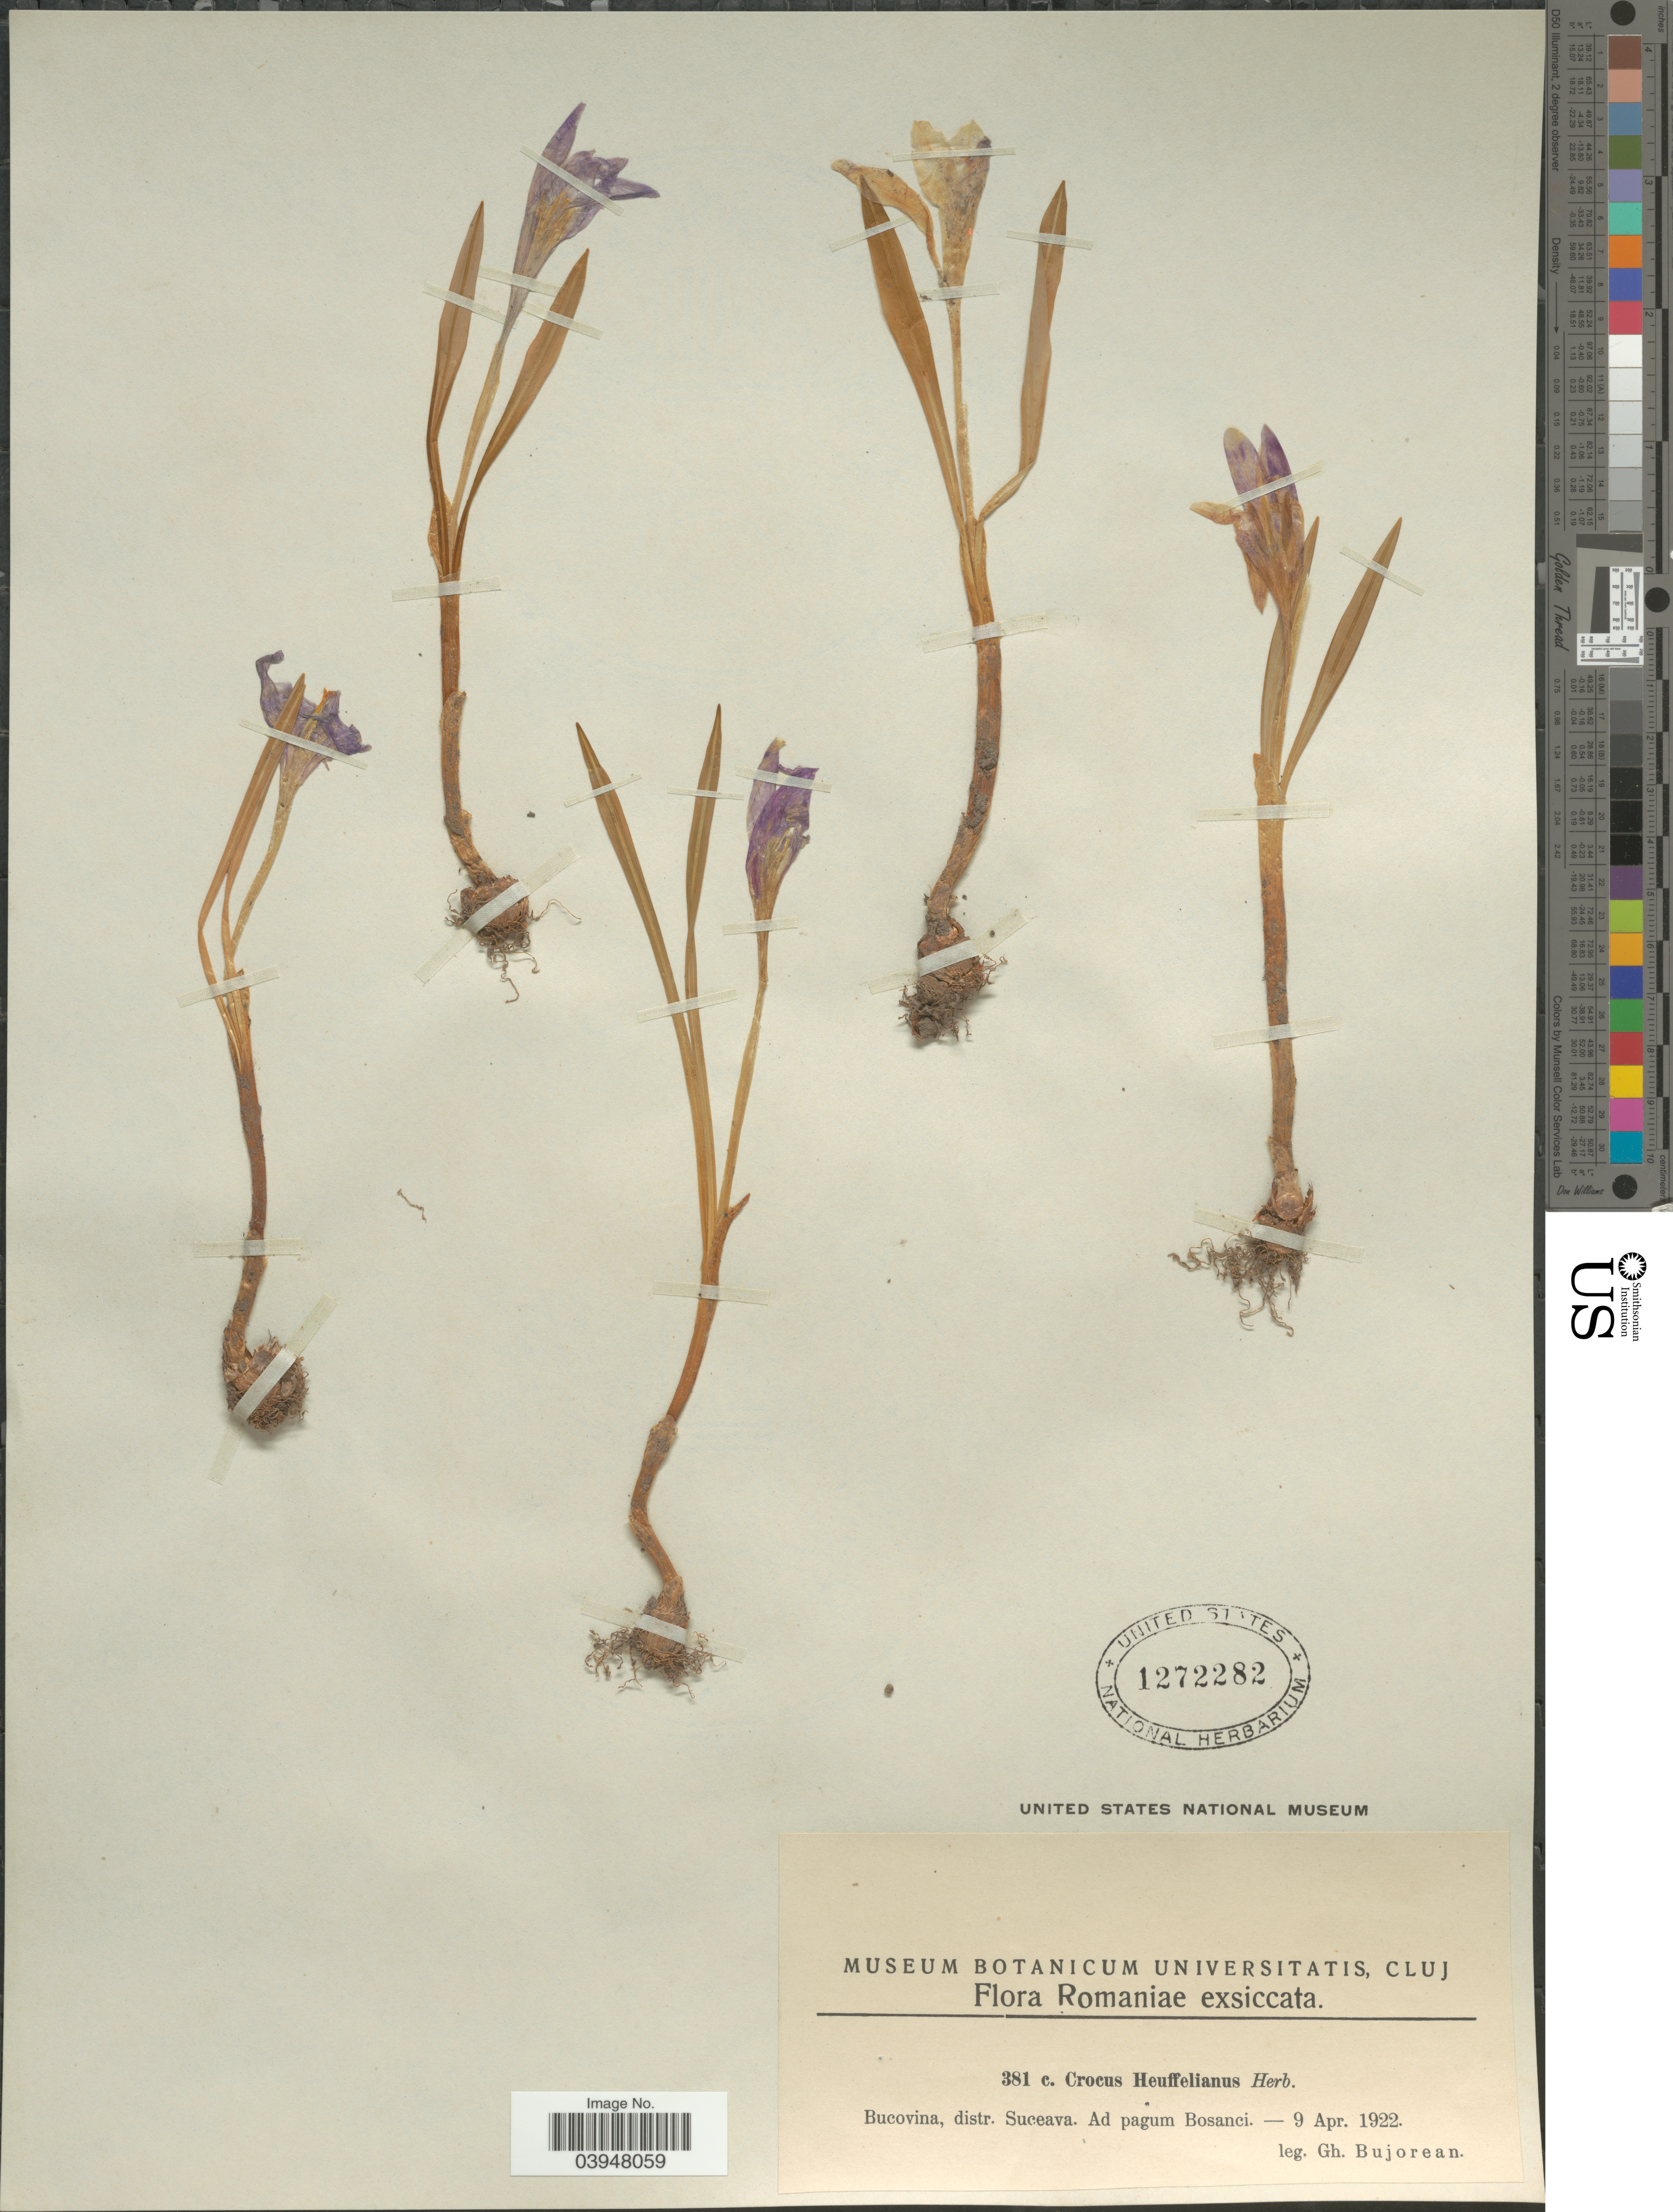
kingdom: Plantae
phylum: Tracheophyta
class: Liliopsida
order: Asparagales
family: Iridaceae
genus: Crocus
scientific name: Crocus heuffelianus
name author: Herb.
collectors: G. Bujorean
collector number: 381c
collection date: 1922-04-09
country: Romania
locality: Bucovina, distr. Suceava. Ad pagum Bosanci.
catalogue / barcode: US 1272282